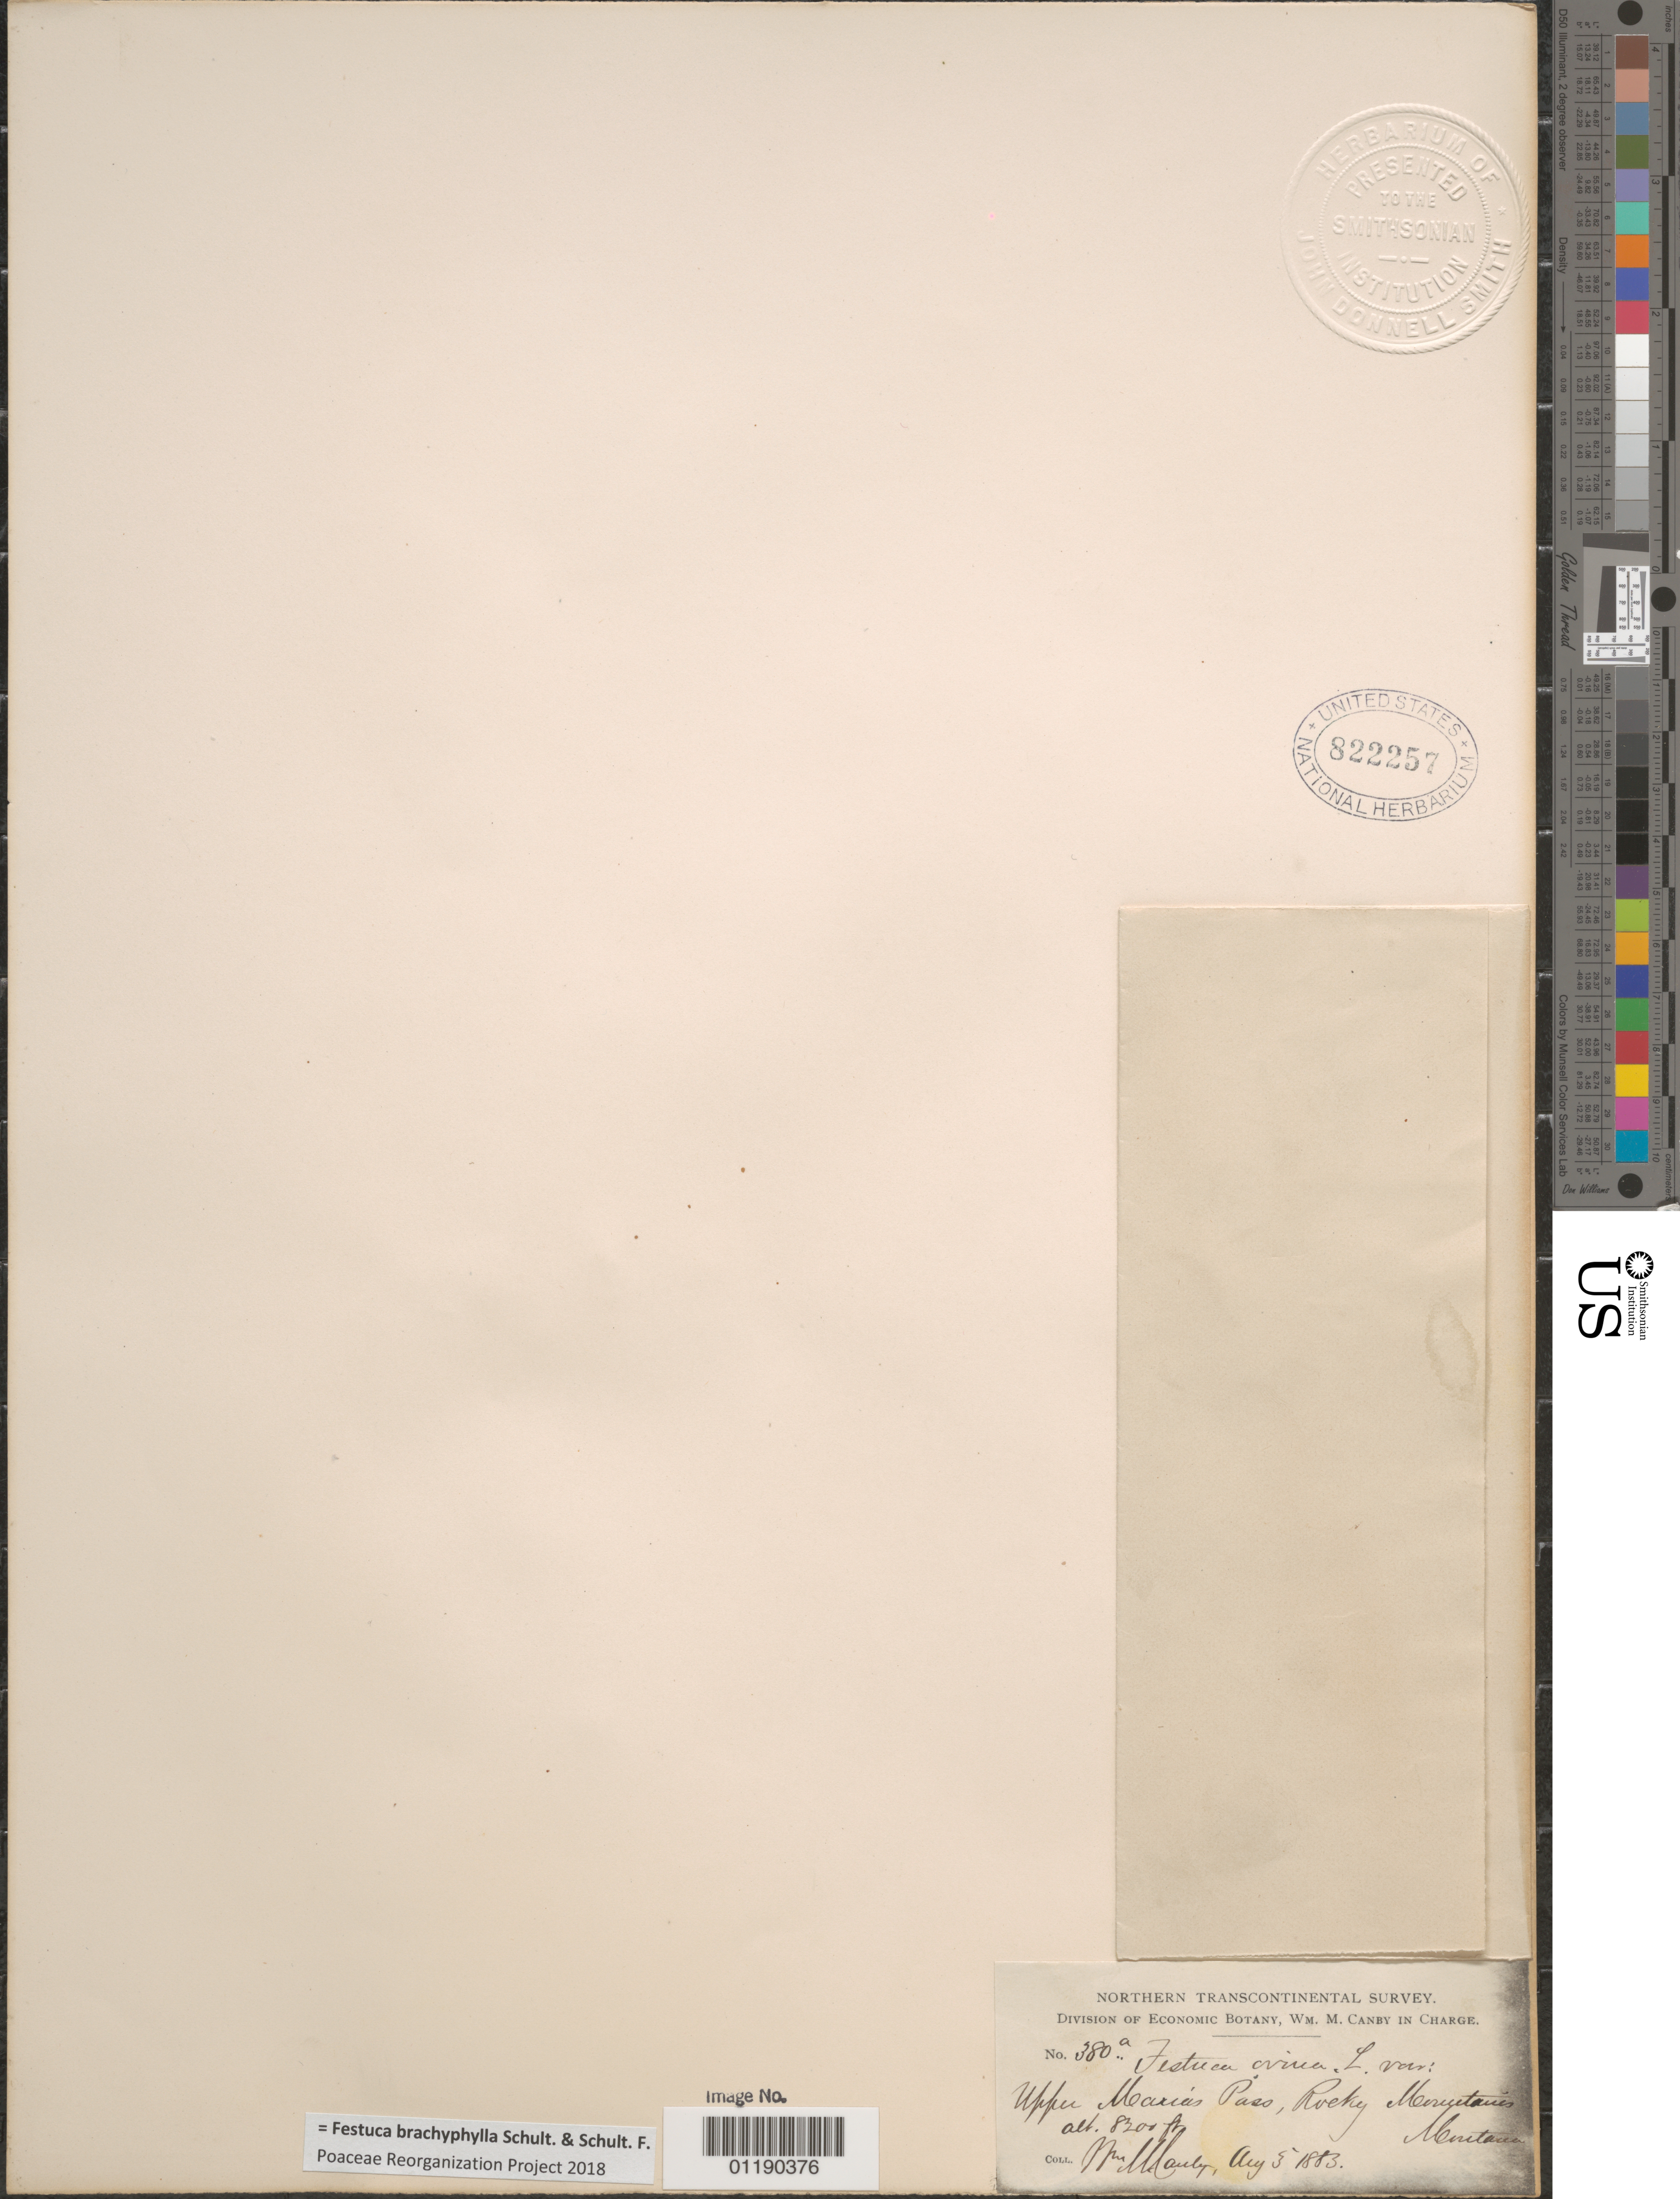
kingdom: Plantae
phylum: Tracheophyta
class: Liliopsida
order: Poales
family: Poaceae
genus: Festuca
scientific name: Festuca brachyphylla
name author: Schult. & Schult. f.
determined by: Poaceae Reorganization Project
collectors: W. M. Canby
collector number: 380a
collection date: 1883-08-05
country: United States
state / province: Montana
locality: Upper Marias Pass, Rocky Mts.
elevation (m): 2499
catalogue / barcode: US 822257